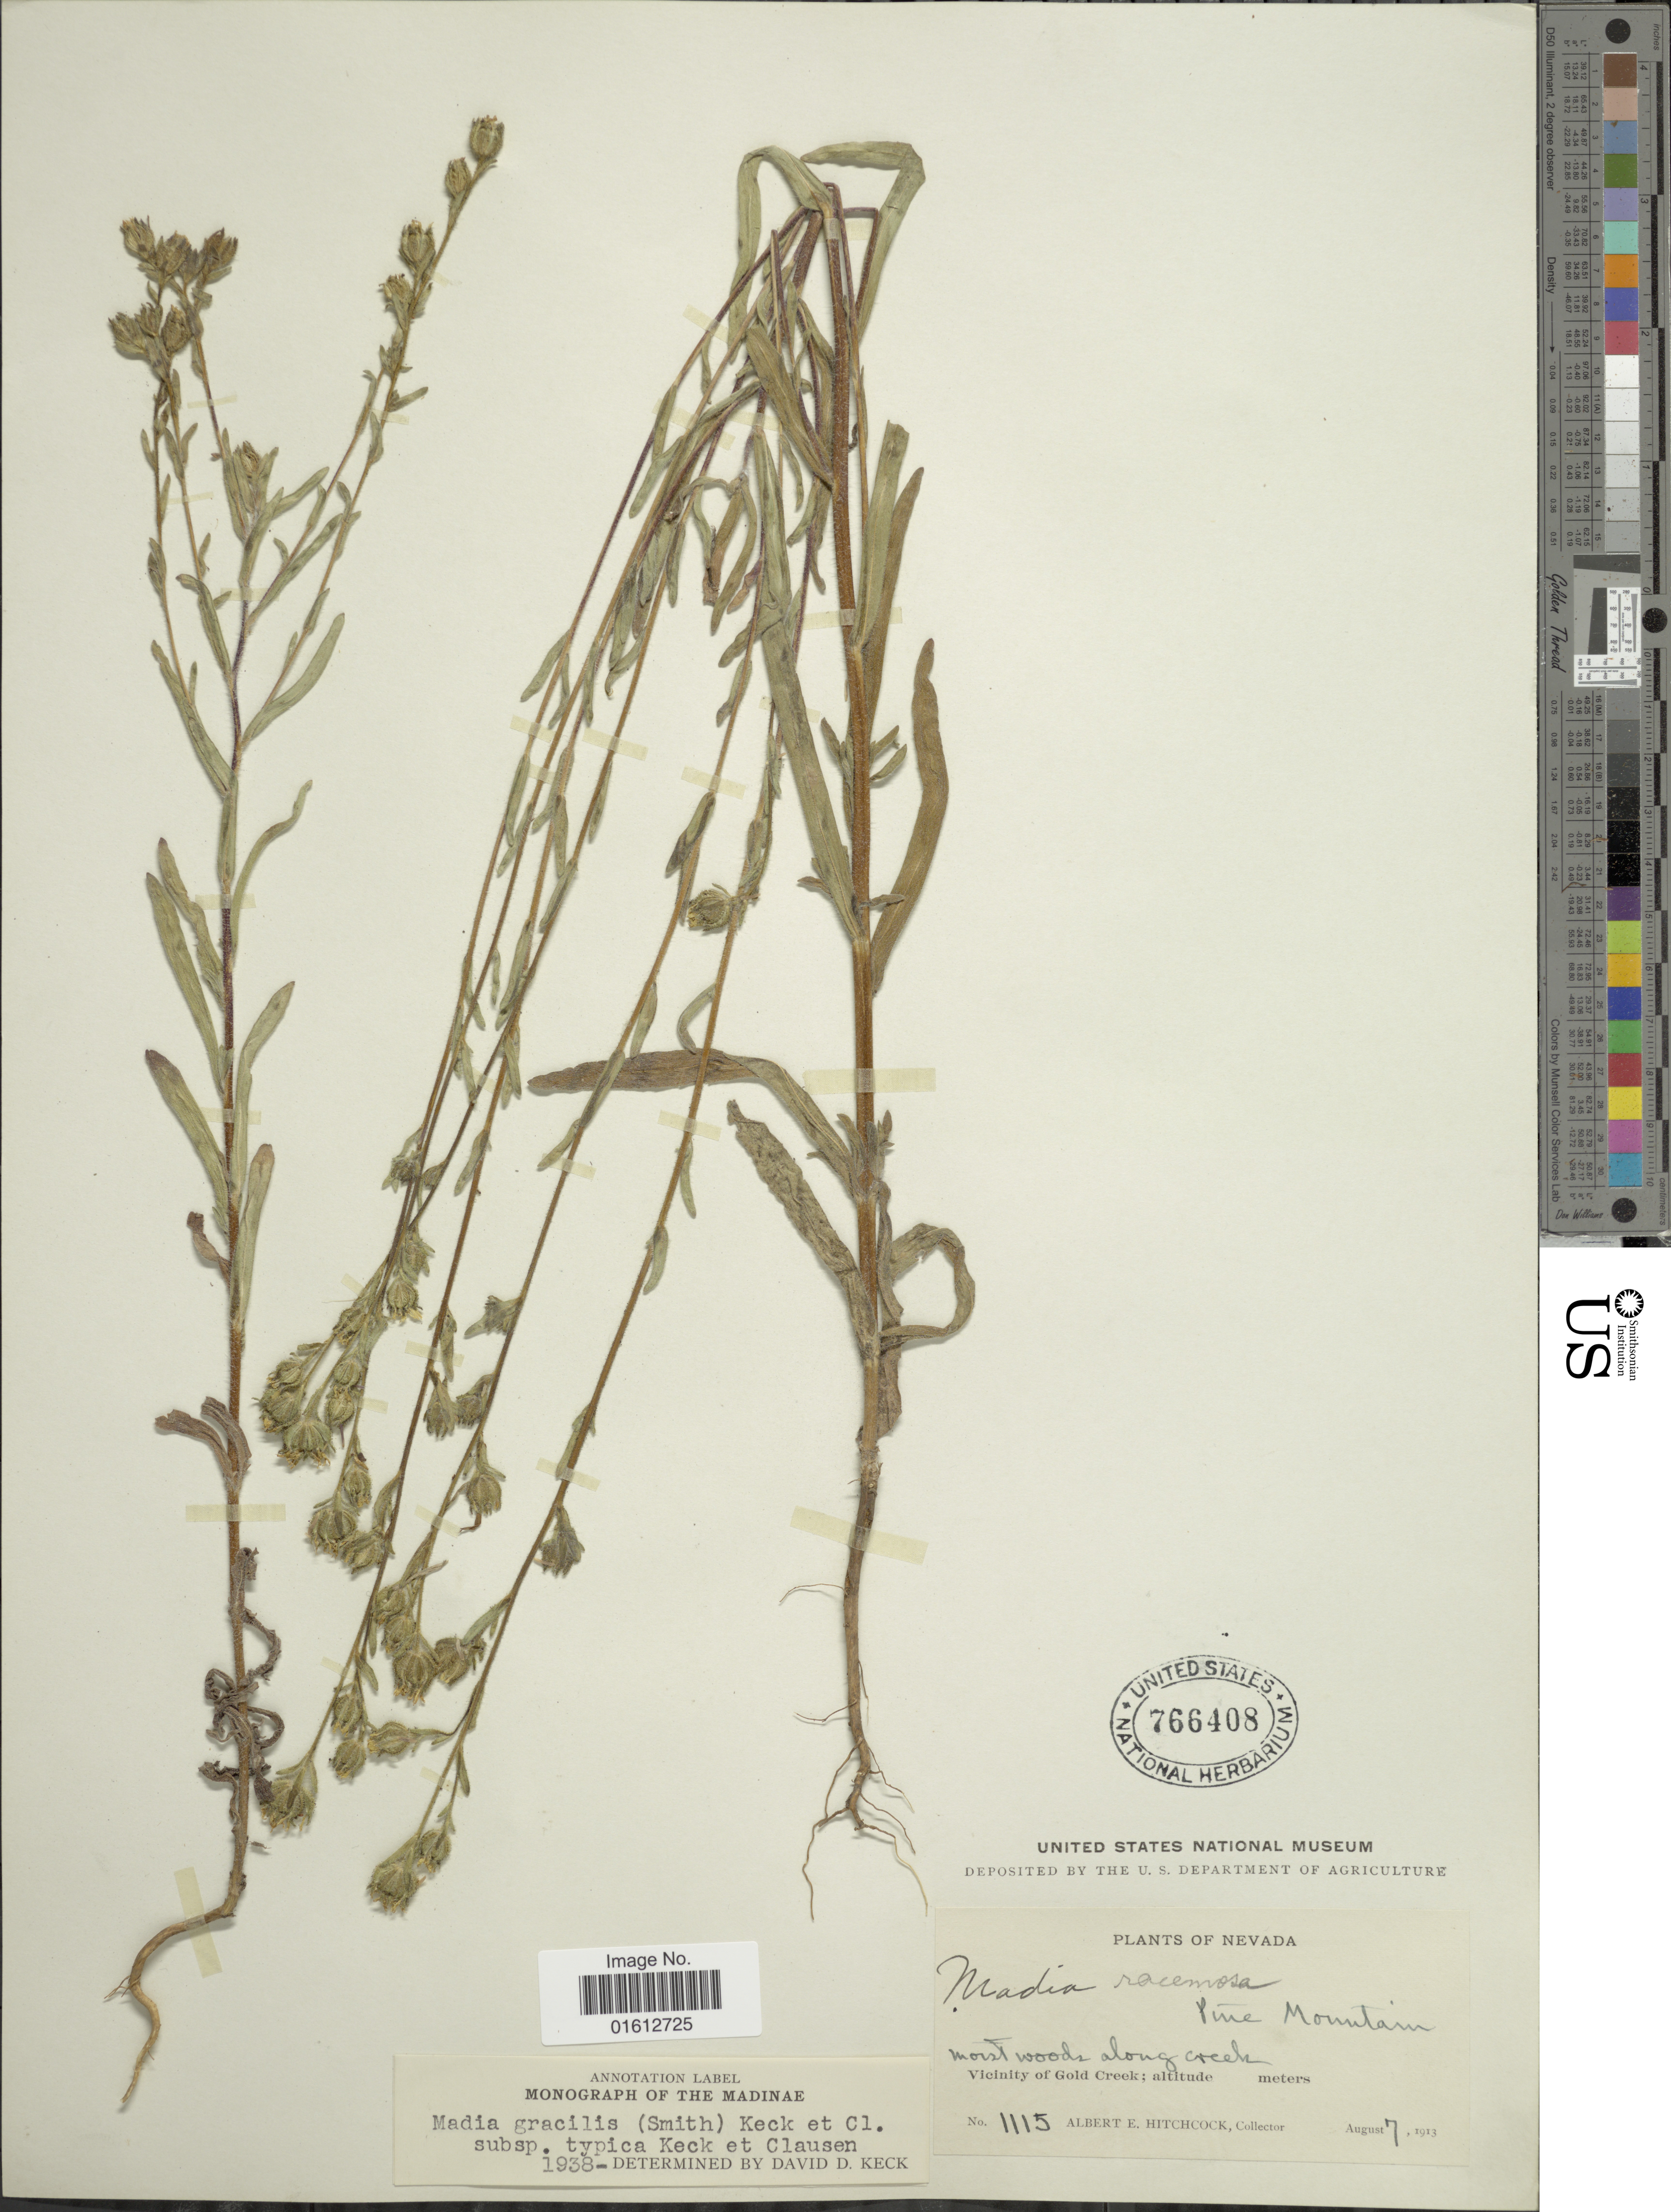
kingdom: Plantae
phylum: Tracheophyta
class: Magnoliopsida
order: Asterales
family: Asteraceae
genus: Madia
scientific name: Madia gracilis subsp. gracilis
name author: (Sm.) D.D. Keck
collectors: A. Hitchcock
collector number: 1115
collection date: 1913-08-07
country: United States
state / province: Nevada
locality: Moist woods along creek. Vicinity of Gold Creek.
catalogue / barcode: US 766408